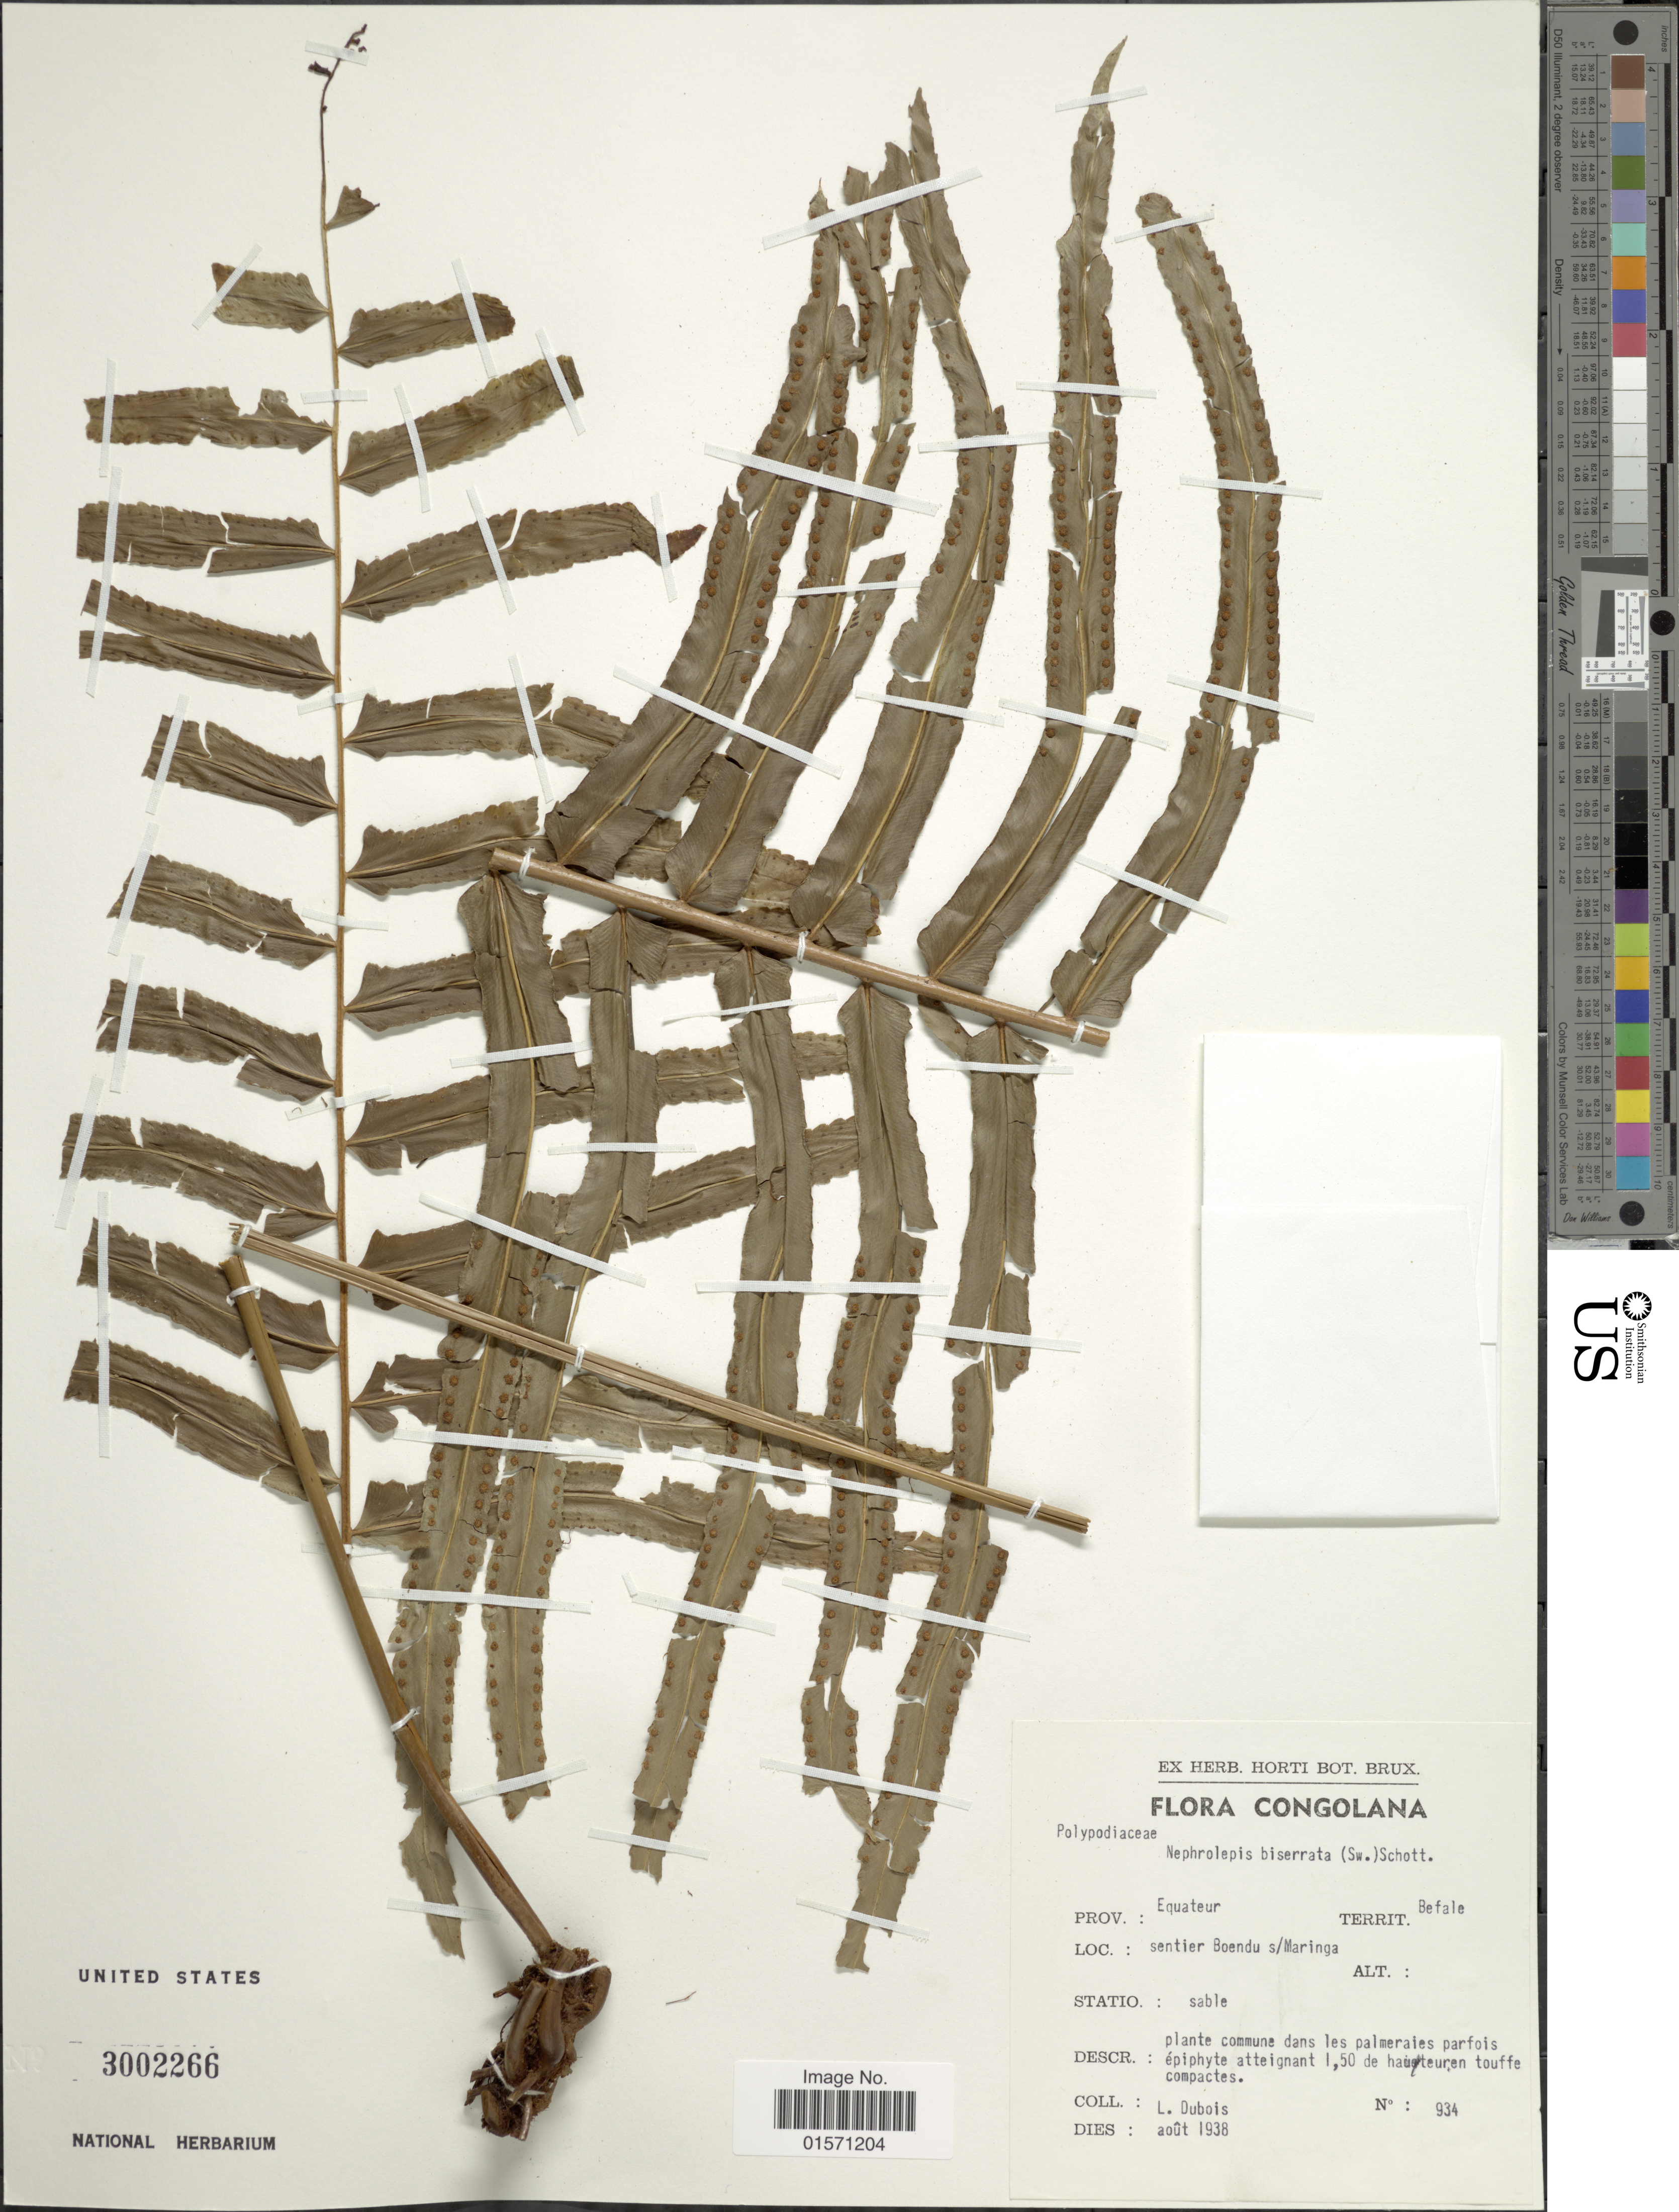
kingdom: Plantae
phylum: Tracheophyta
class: Polypodiopsida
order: Polypodiales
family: Nephrolepidaceae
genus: Nephrolepis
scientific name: Nephrolepis biserrata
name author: (Sw.) Schott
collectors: L. Dubois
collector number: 934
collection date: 1938-08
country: Congo, Democratic Republic of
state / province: Equateur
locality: Congolana. Territ. Befale. Sentier Boendu s/Maringa. Statio.: sable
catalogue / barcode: US 3002266